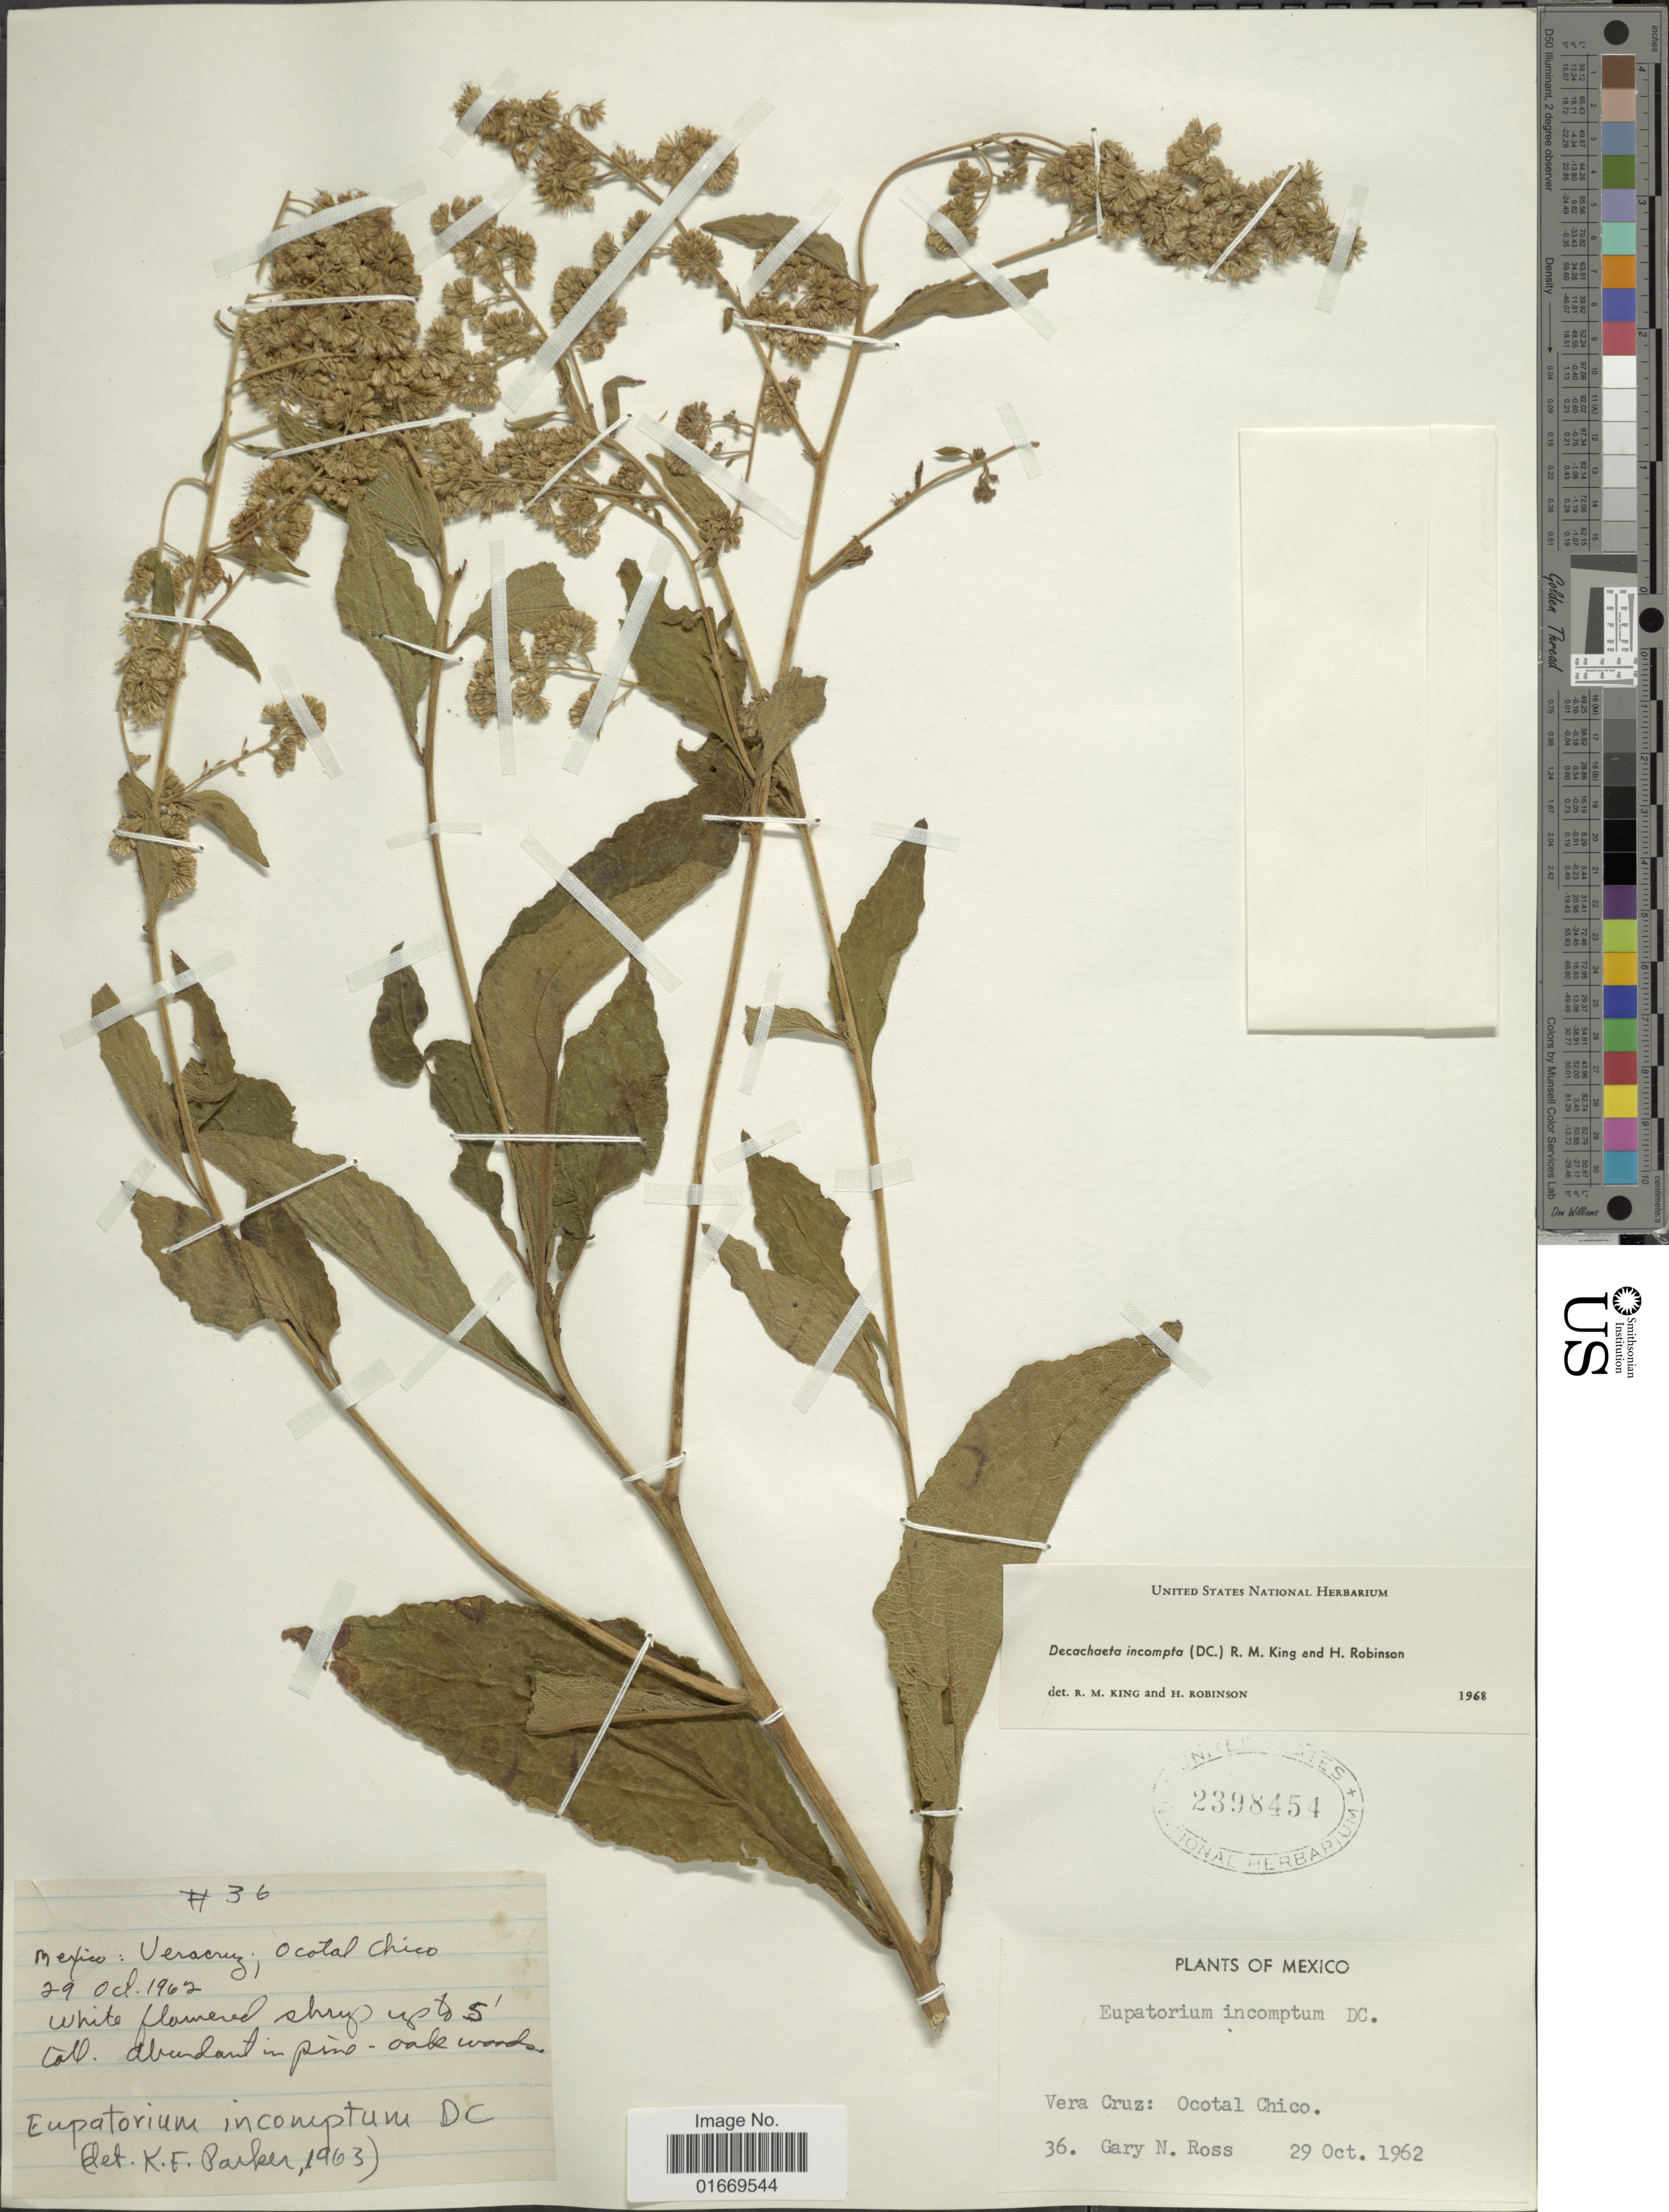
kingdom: Plantae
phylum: Tracheophyta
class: Magnoliopsida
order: Asterales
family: Asteraceae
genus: Decachaeta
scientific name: Decachaeta incompta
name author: (DC.) R.M. King & H. Rob.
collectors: G. N. Ross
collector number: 36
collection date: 1962-10-29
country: Mexico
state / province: Veracruz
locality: Vera Cruz: Ocotal Chico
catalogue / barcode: US 2398454